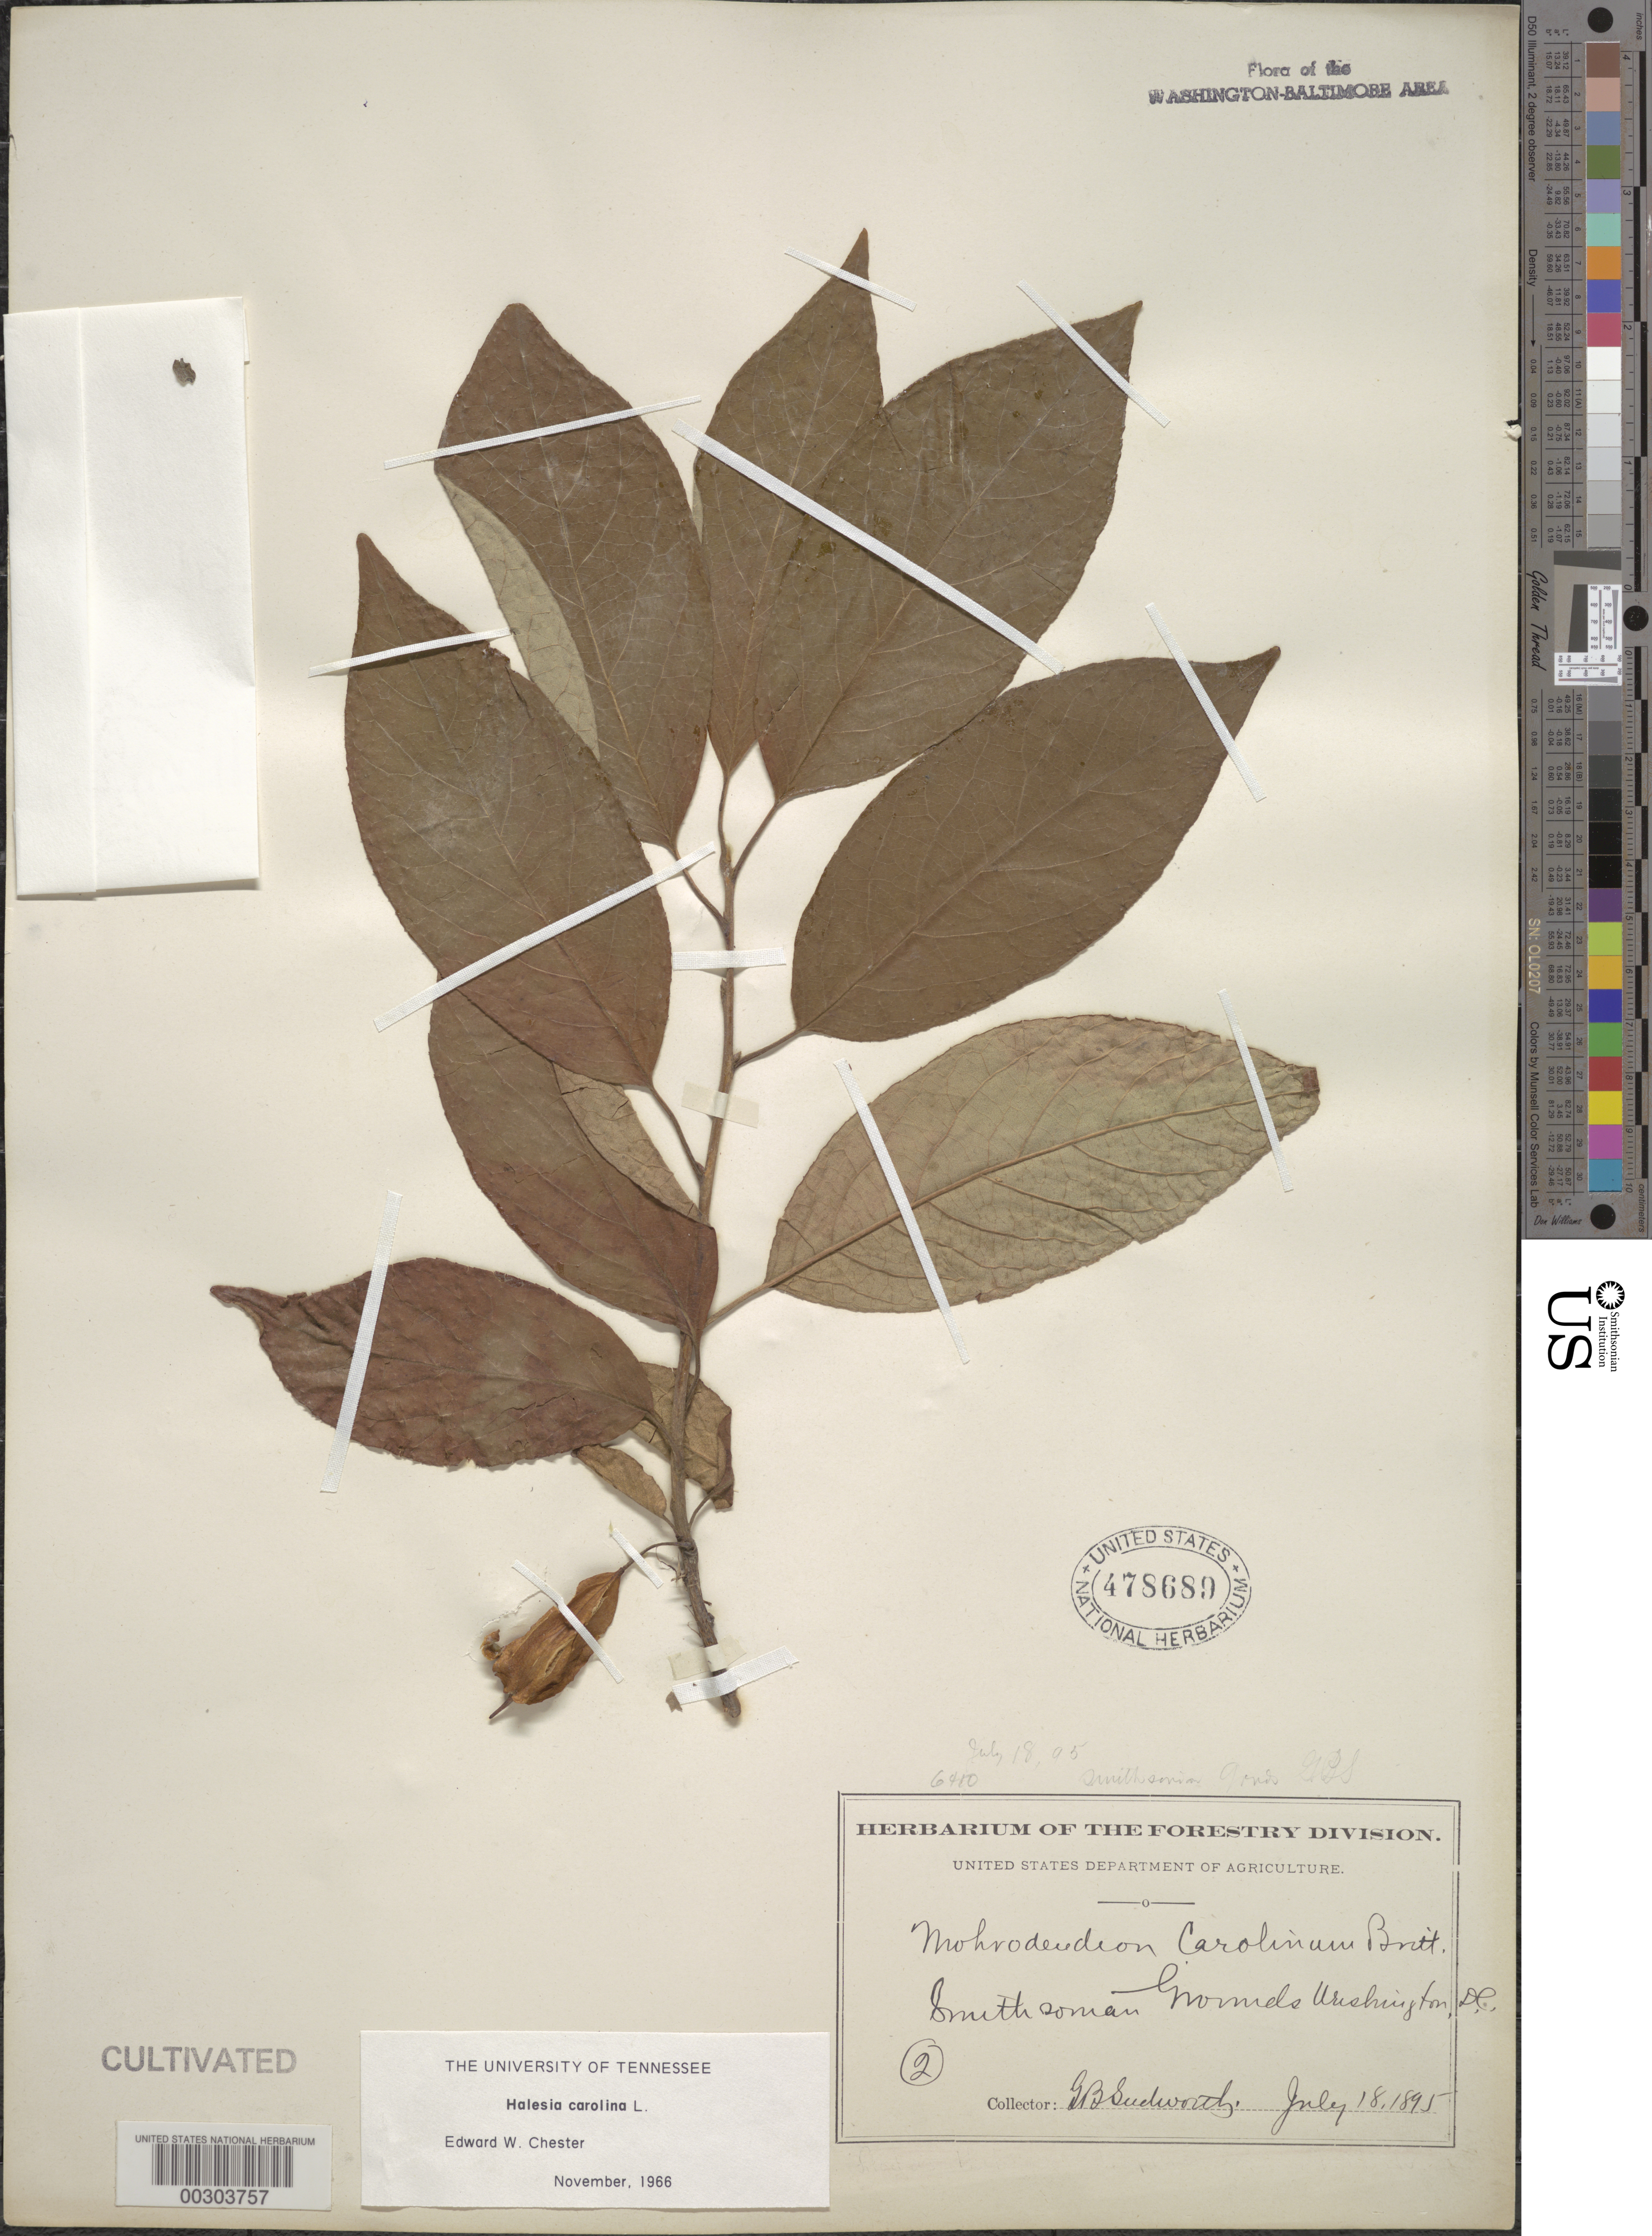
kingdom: Plantae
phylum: Tracheophyta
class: Magnoliopsida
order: Ericales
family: Styracaceae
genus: Halesia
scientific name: Halesia carolina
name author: L.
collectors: G. B. Sudworth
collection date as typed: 18 Jul 1895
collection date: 1895-07-18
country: United States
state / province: District of Columbia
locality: Smithsonian grounds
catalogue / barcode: US 478689